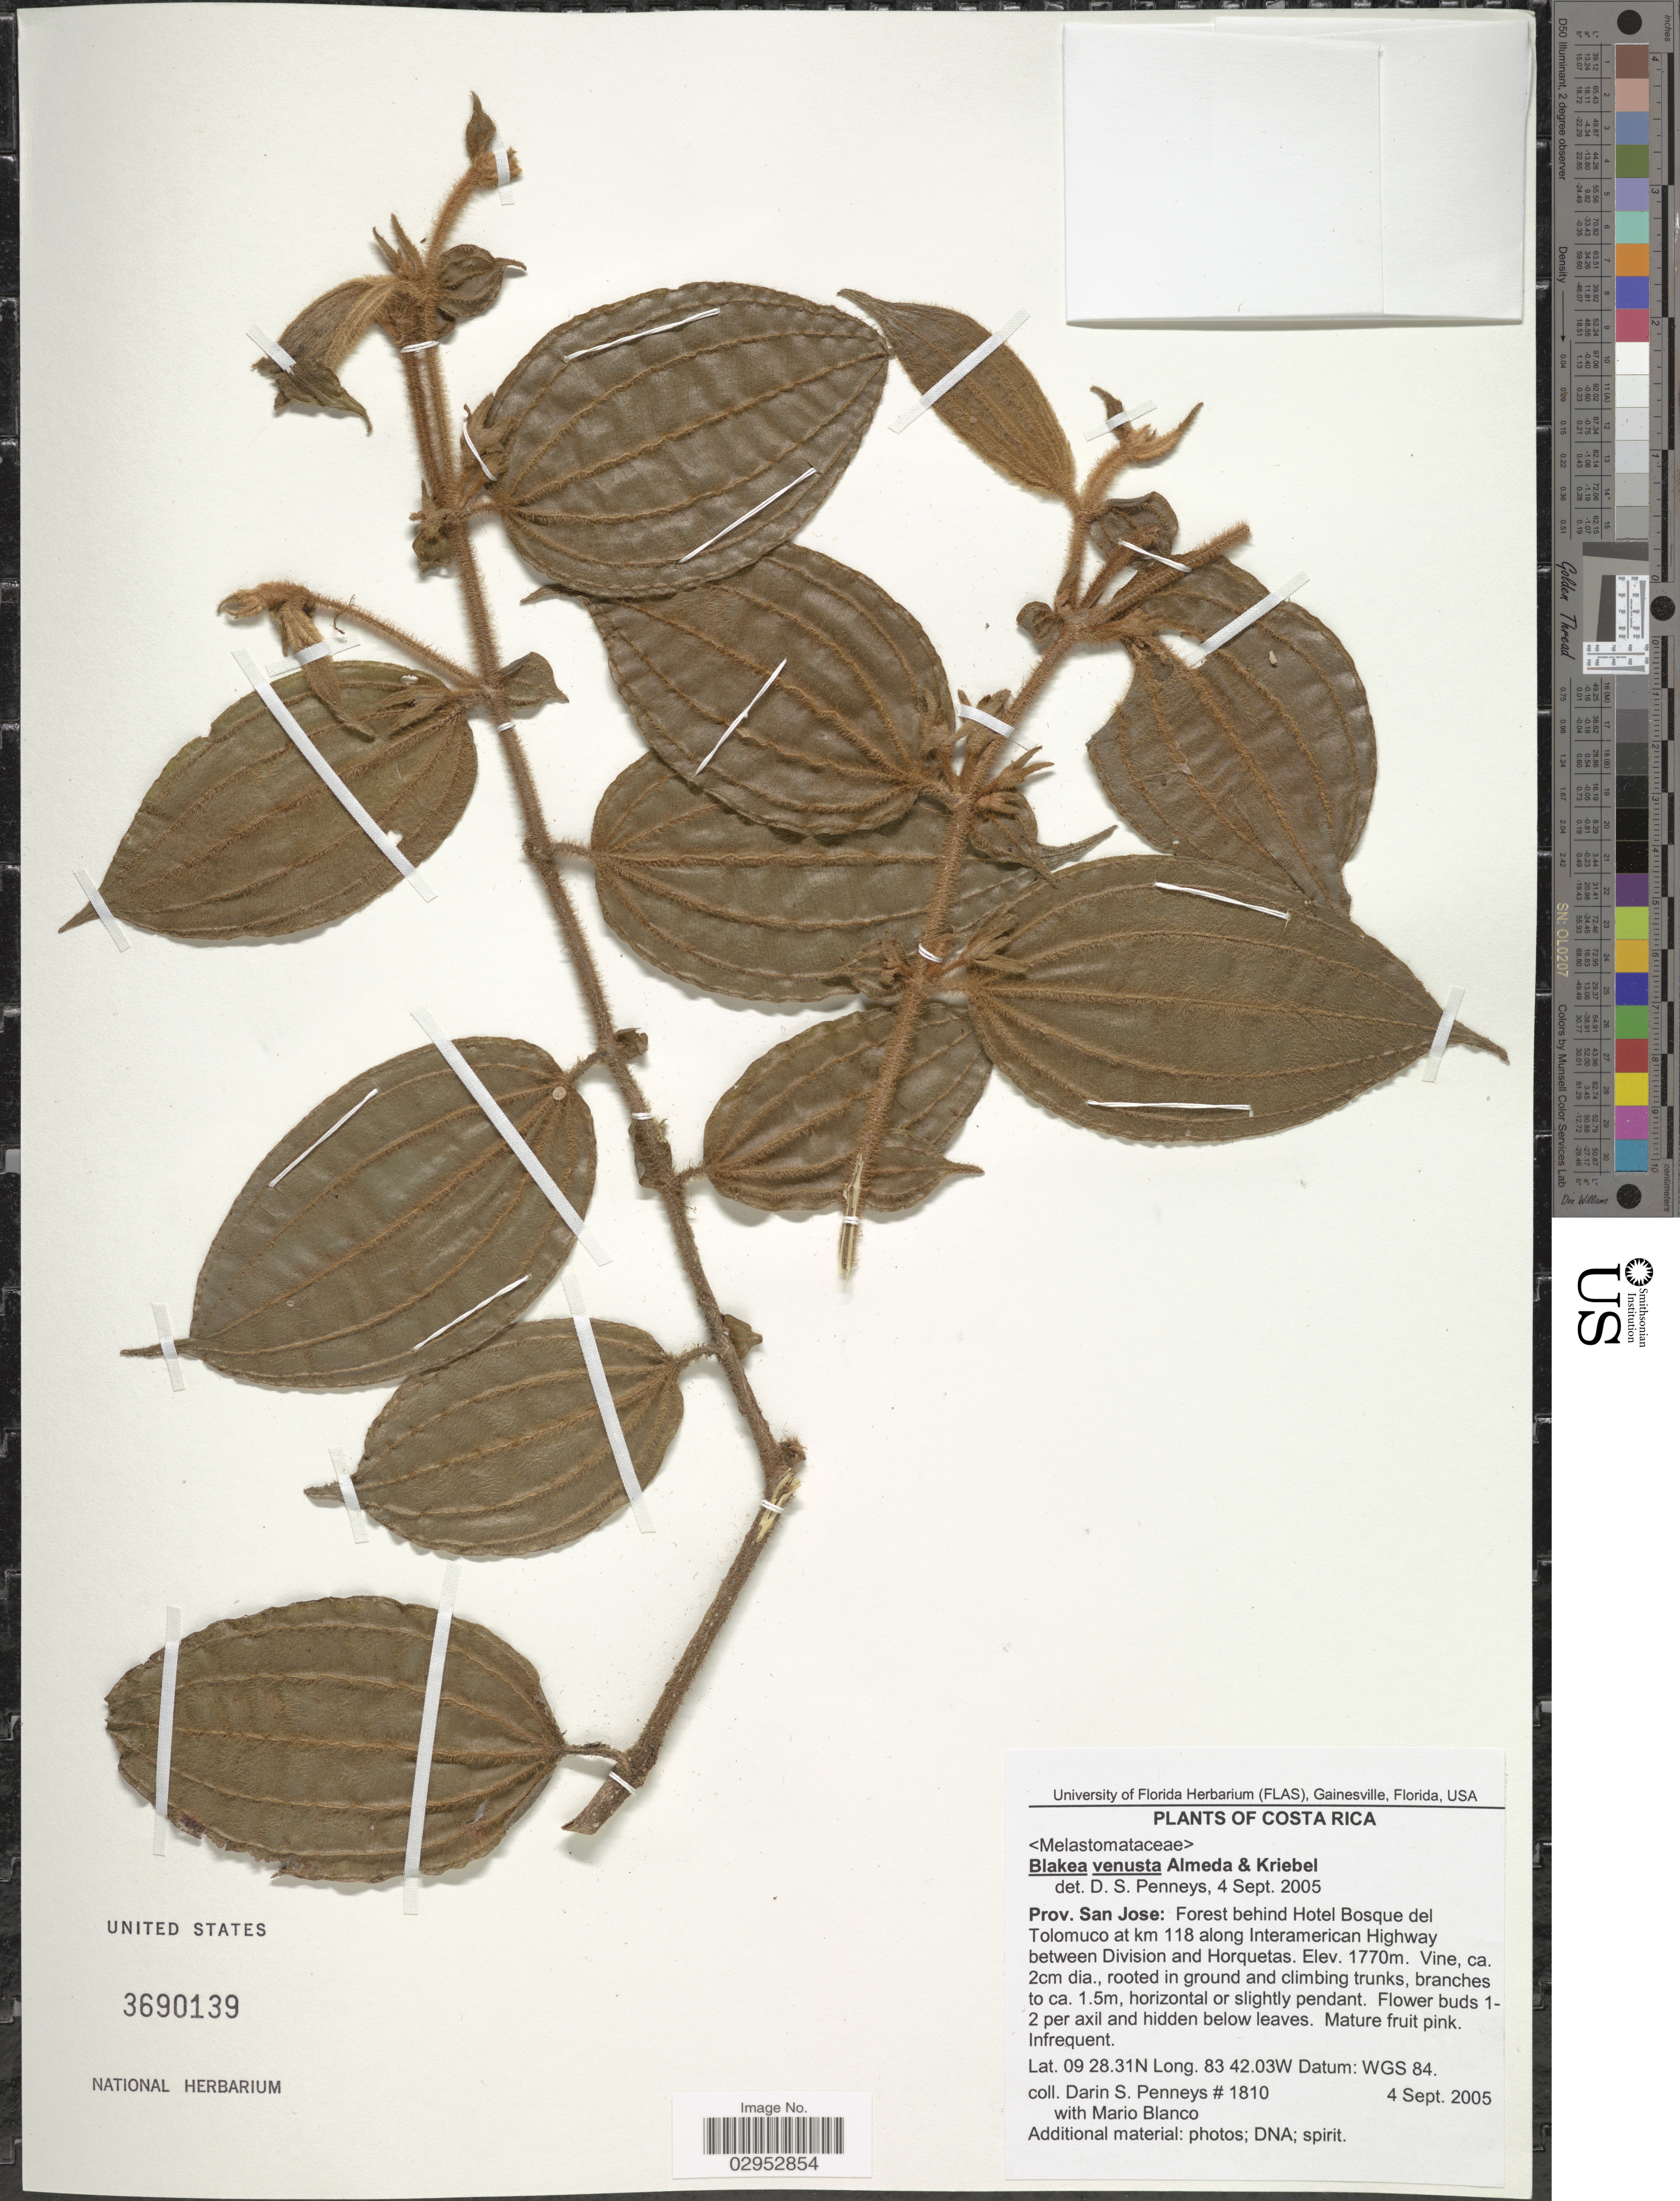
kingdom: Plantae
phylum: Tracheophyta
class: Magnoliopsida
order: Myrtales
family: Melastomataceae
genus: Blakea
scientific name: Blakea venusta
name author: Kriebel et al.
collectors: D. S. Penneys & M. Blanco Coto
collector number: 1810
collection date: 2005-09-04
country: Costa Rica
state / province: San José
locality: Forest behind Hotel Bosque del Tolomuco at km 118 along Interamerican Highway between Division and Horquetas.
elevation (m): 1770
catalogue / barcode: US 3690139